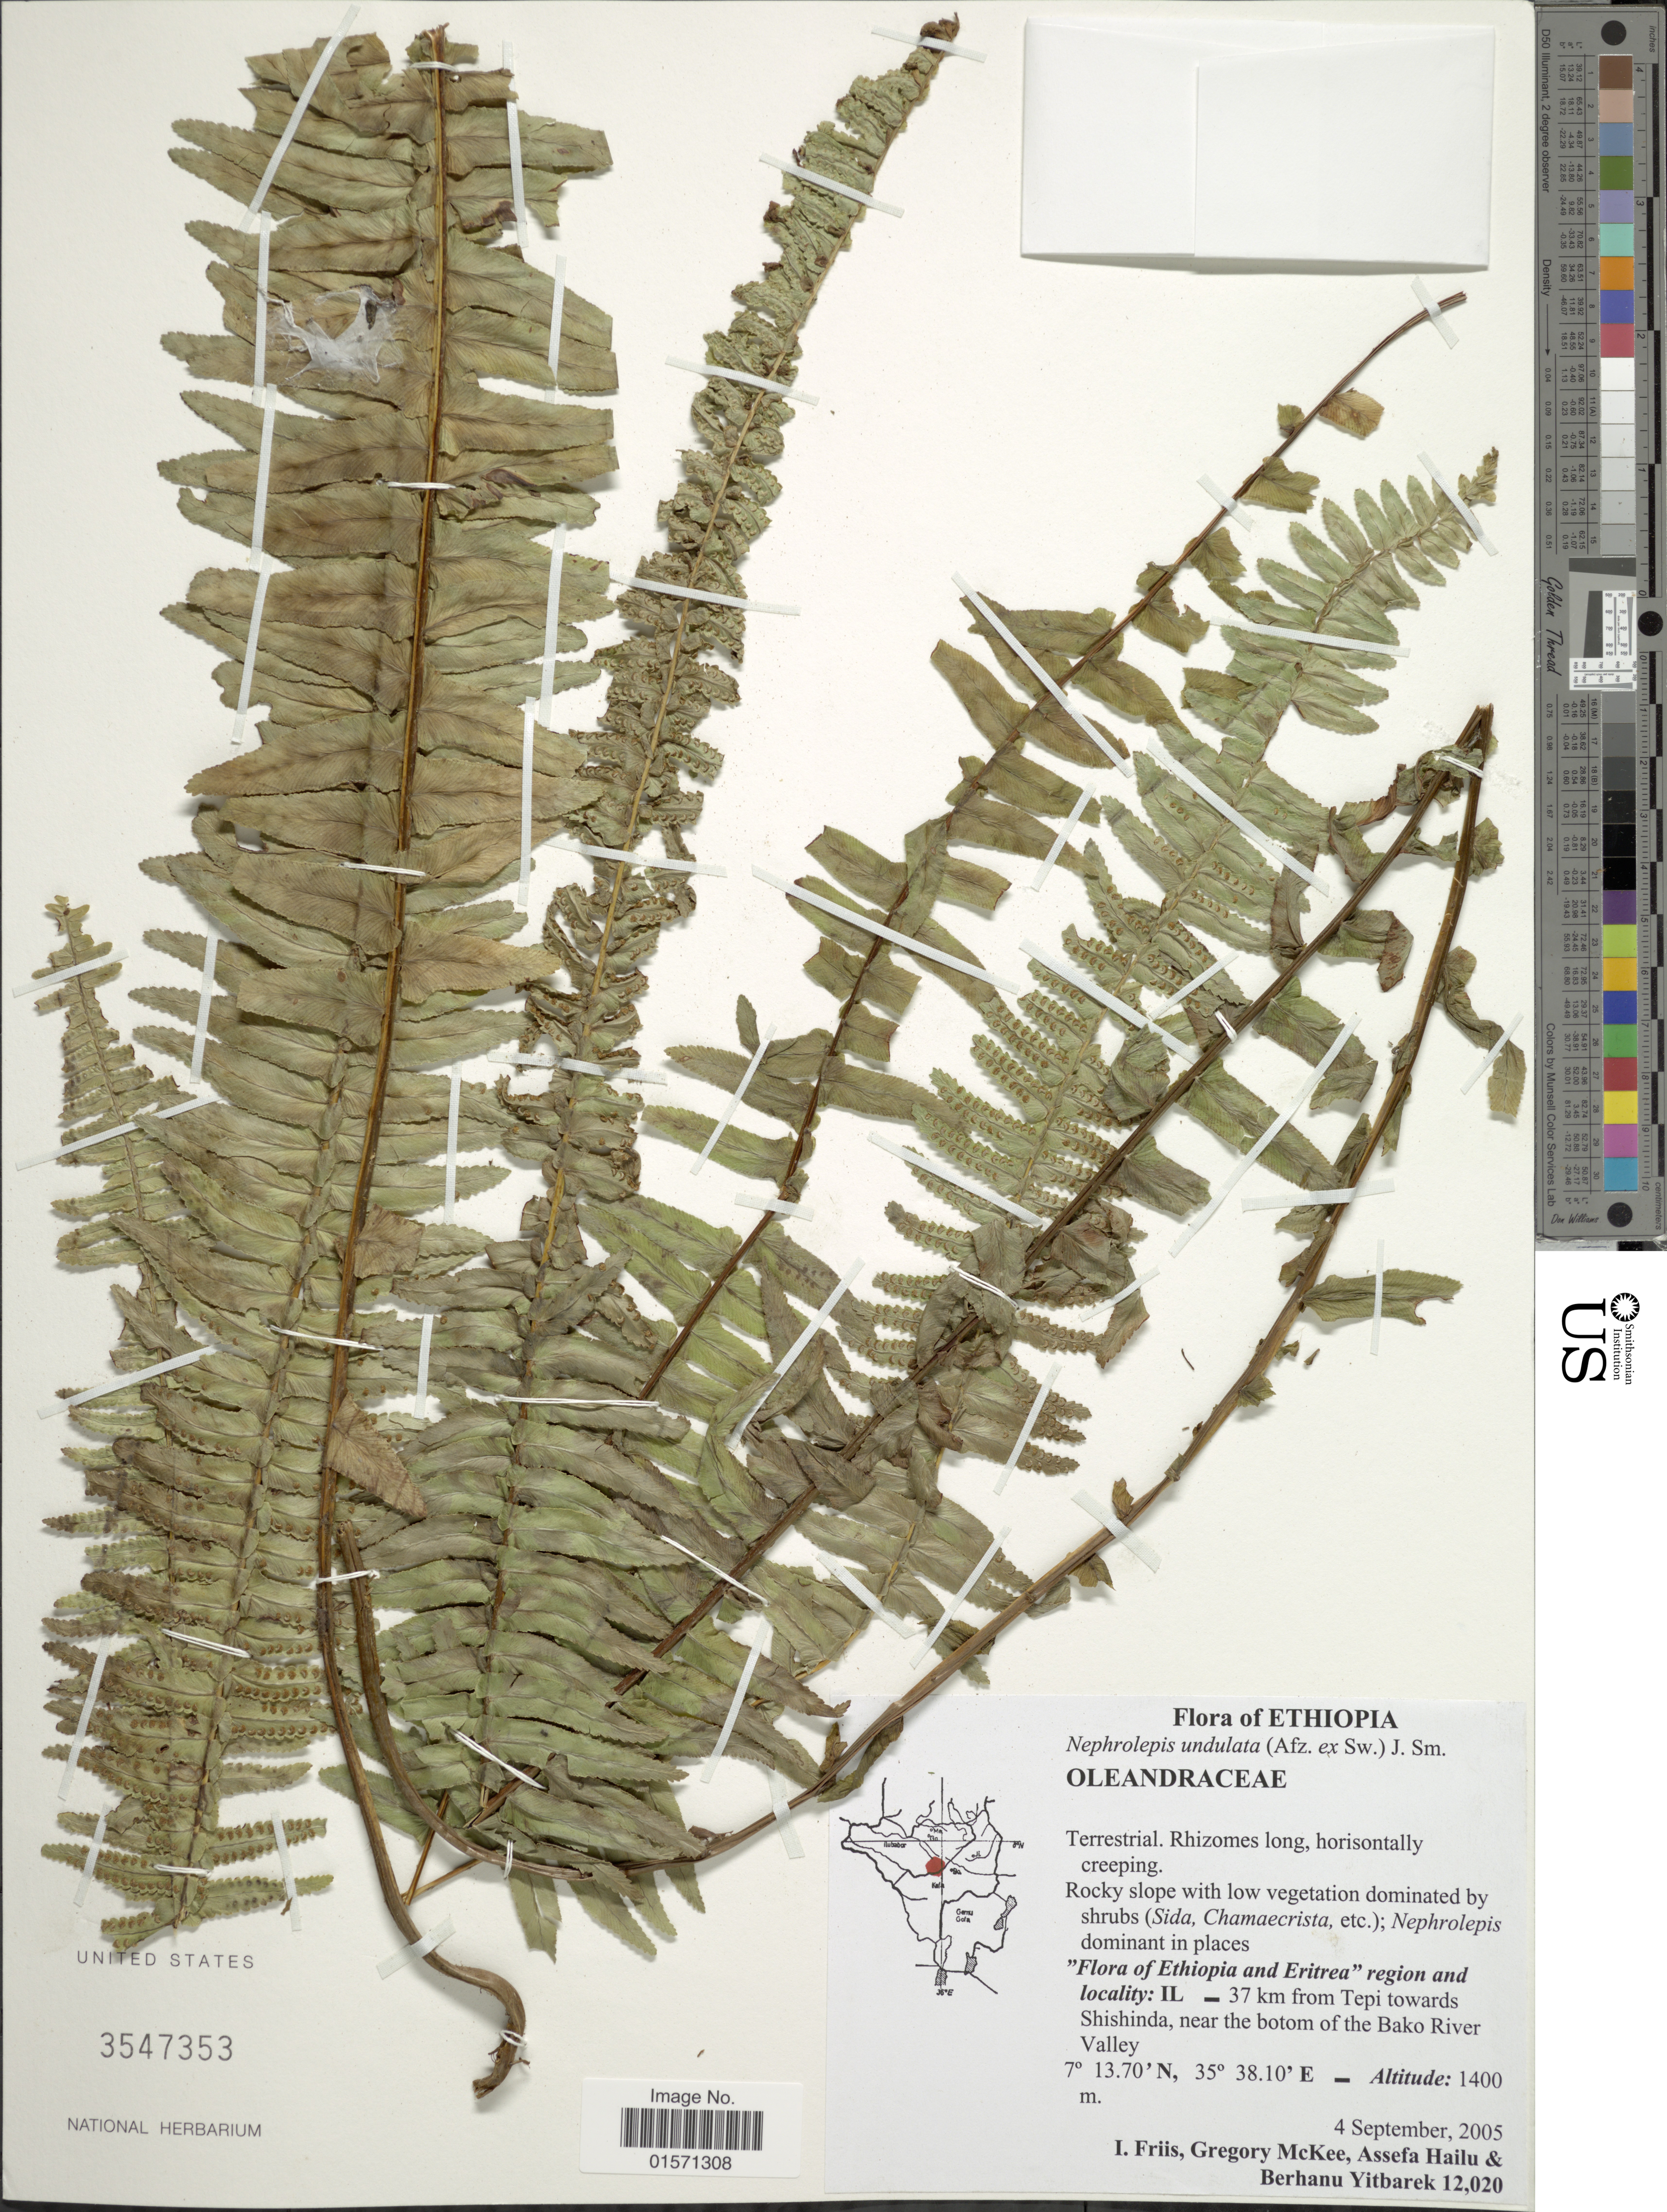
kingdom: Plantae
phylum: Tracheophyta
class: Polypodiopsida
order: Polypodiales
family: Nephrolepidaceae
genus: Nephrolepis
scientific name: Nephrolepis undulata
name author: J. Sm.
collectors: I. Friis, G. S. McKee, A. Hailu & B. Yitbarek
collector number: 12020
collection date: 2005-09-04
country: Ethiopia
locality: Ethiopia and Eritrea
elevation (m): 1400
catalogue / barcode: US 3547353